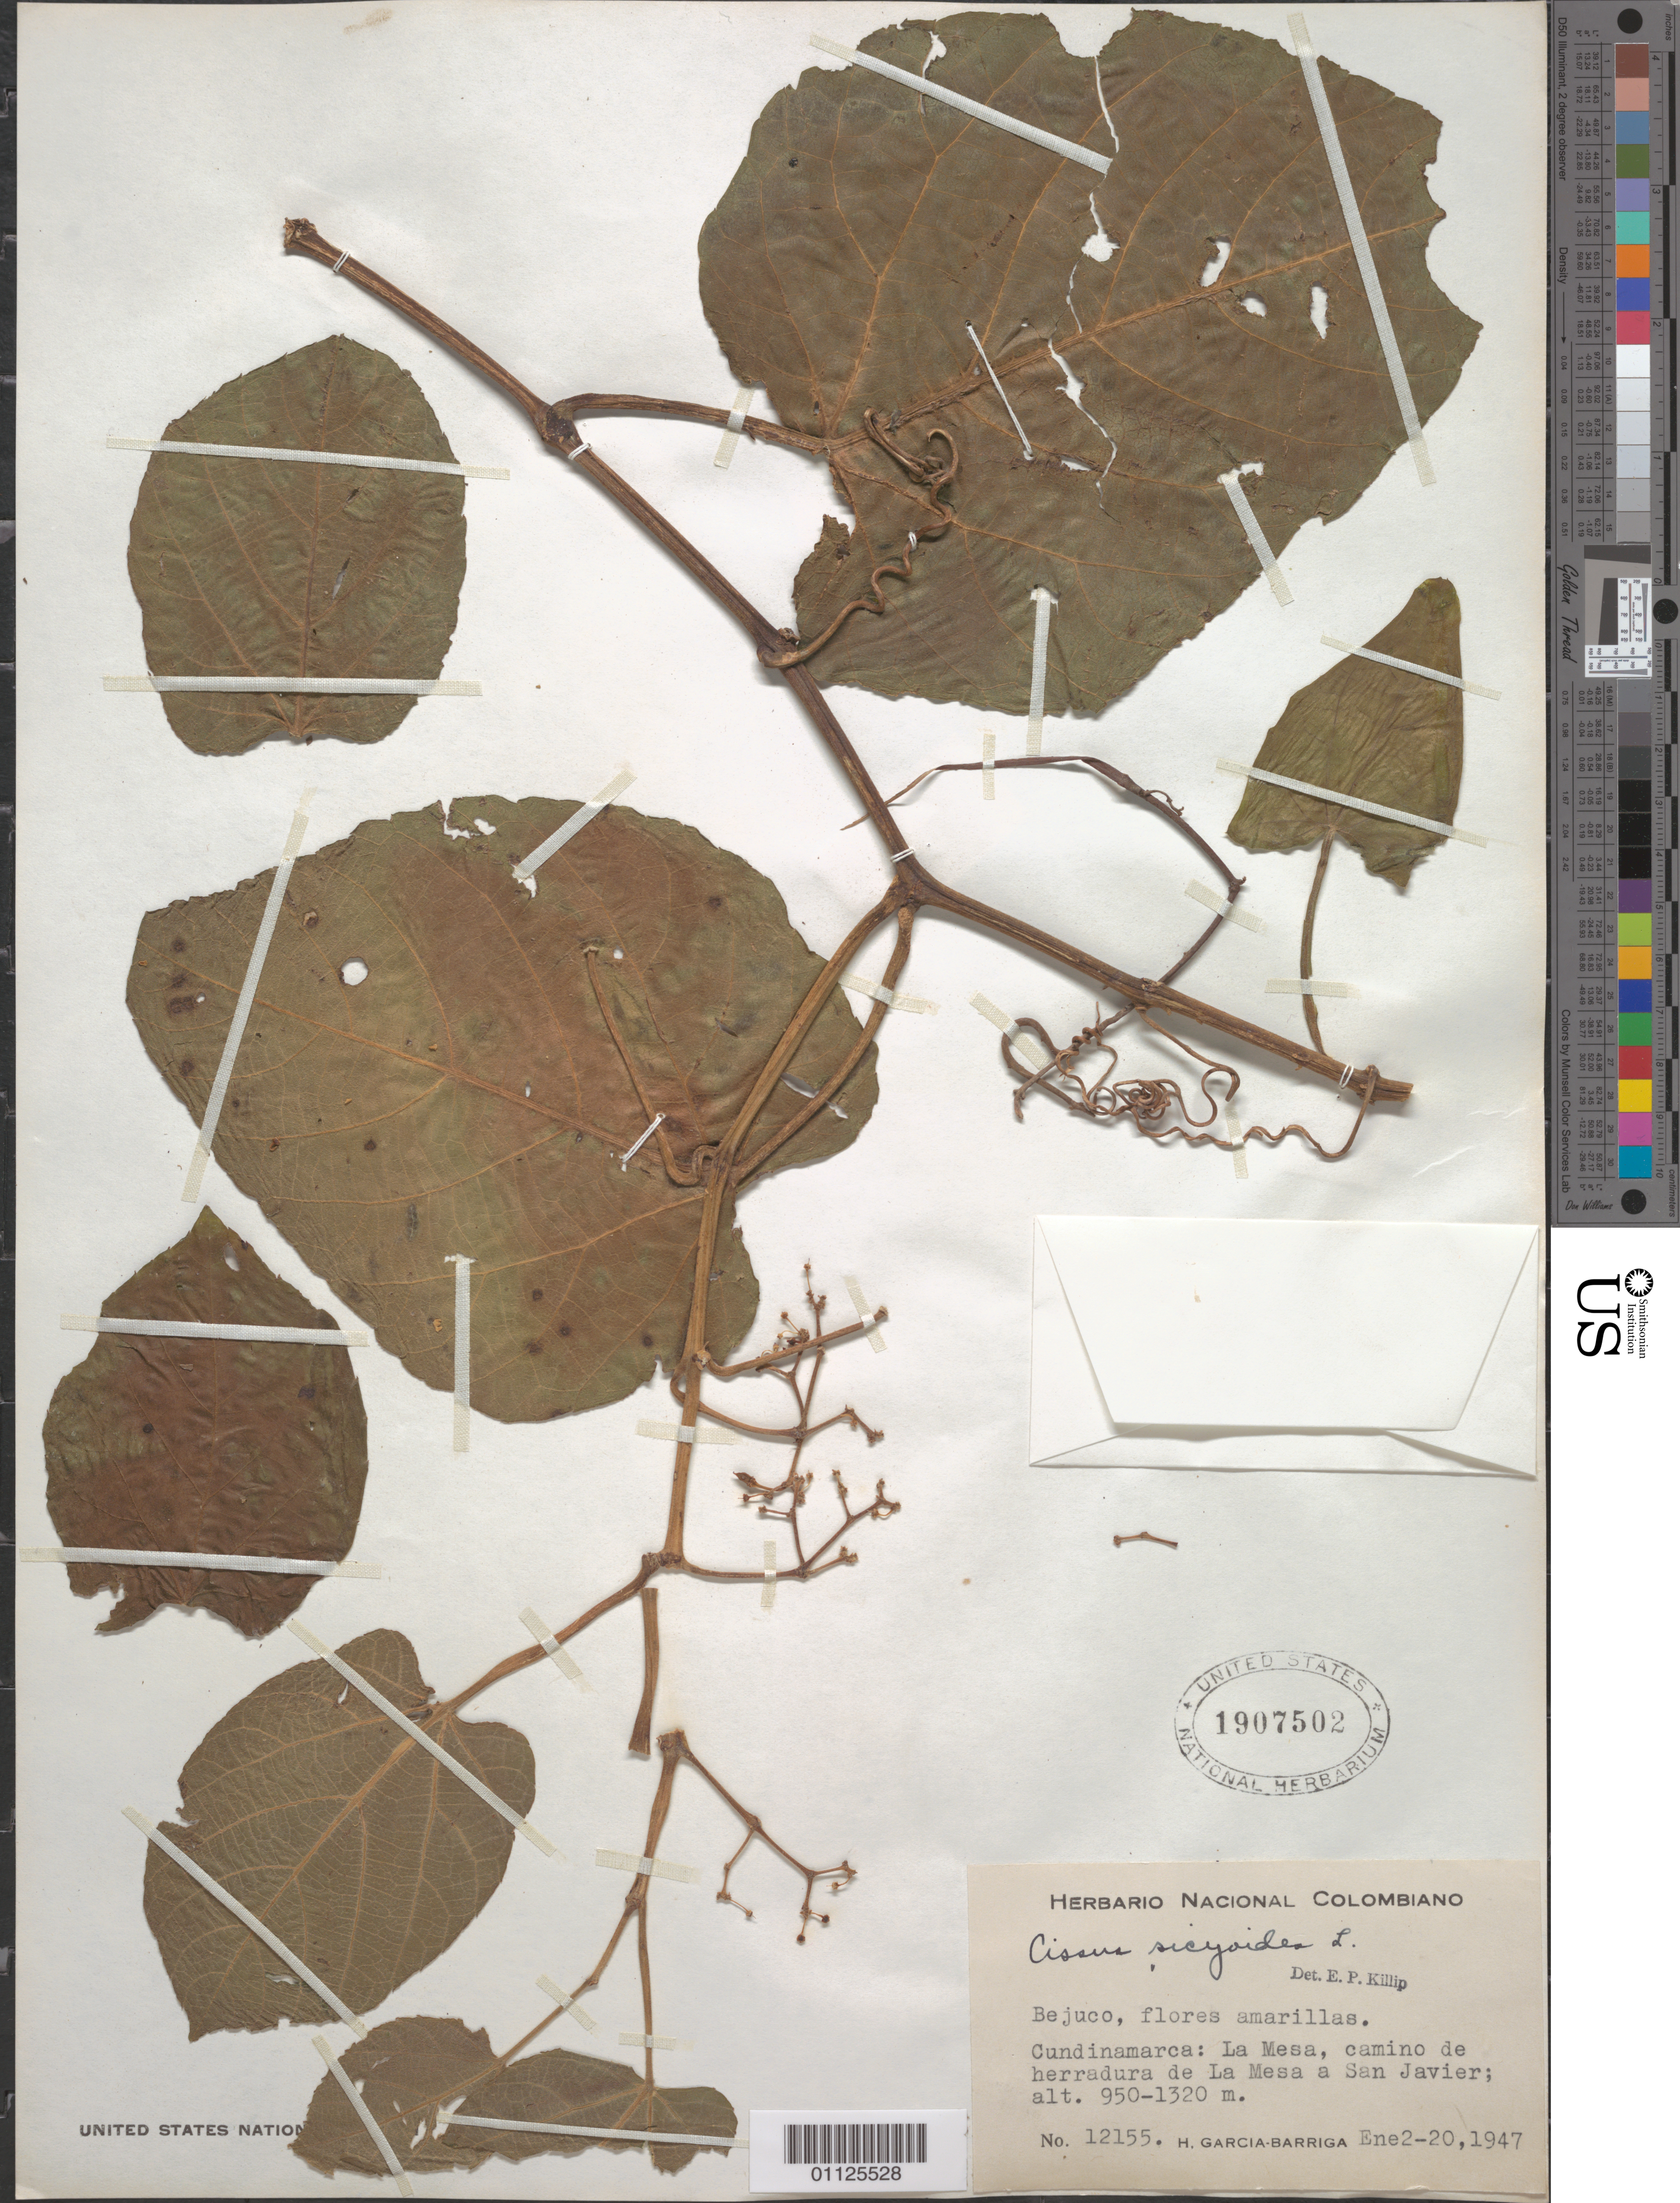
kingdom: Plantae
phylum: Tracheophyta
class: Magnoliopsida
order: Vitales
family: Vitaceae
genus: Cissus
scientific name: Cissus verticillata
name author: (L.) Nicolson & C.E. Jarvis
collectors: H. García Barriga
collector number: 12155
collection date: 1947-01-02/1947-01-20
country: Colombia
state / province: Meta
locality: Cundinamarca, camino de herradura de La Mesa a San Javier.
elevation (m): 950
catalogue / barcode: US 1907502